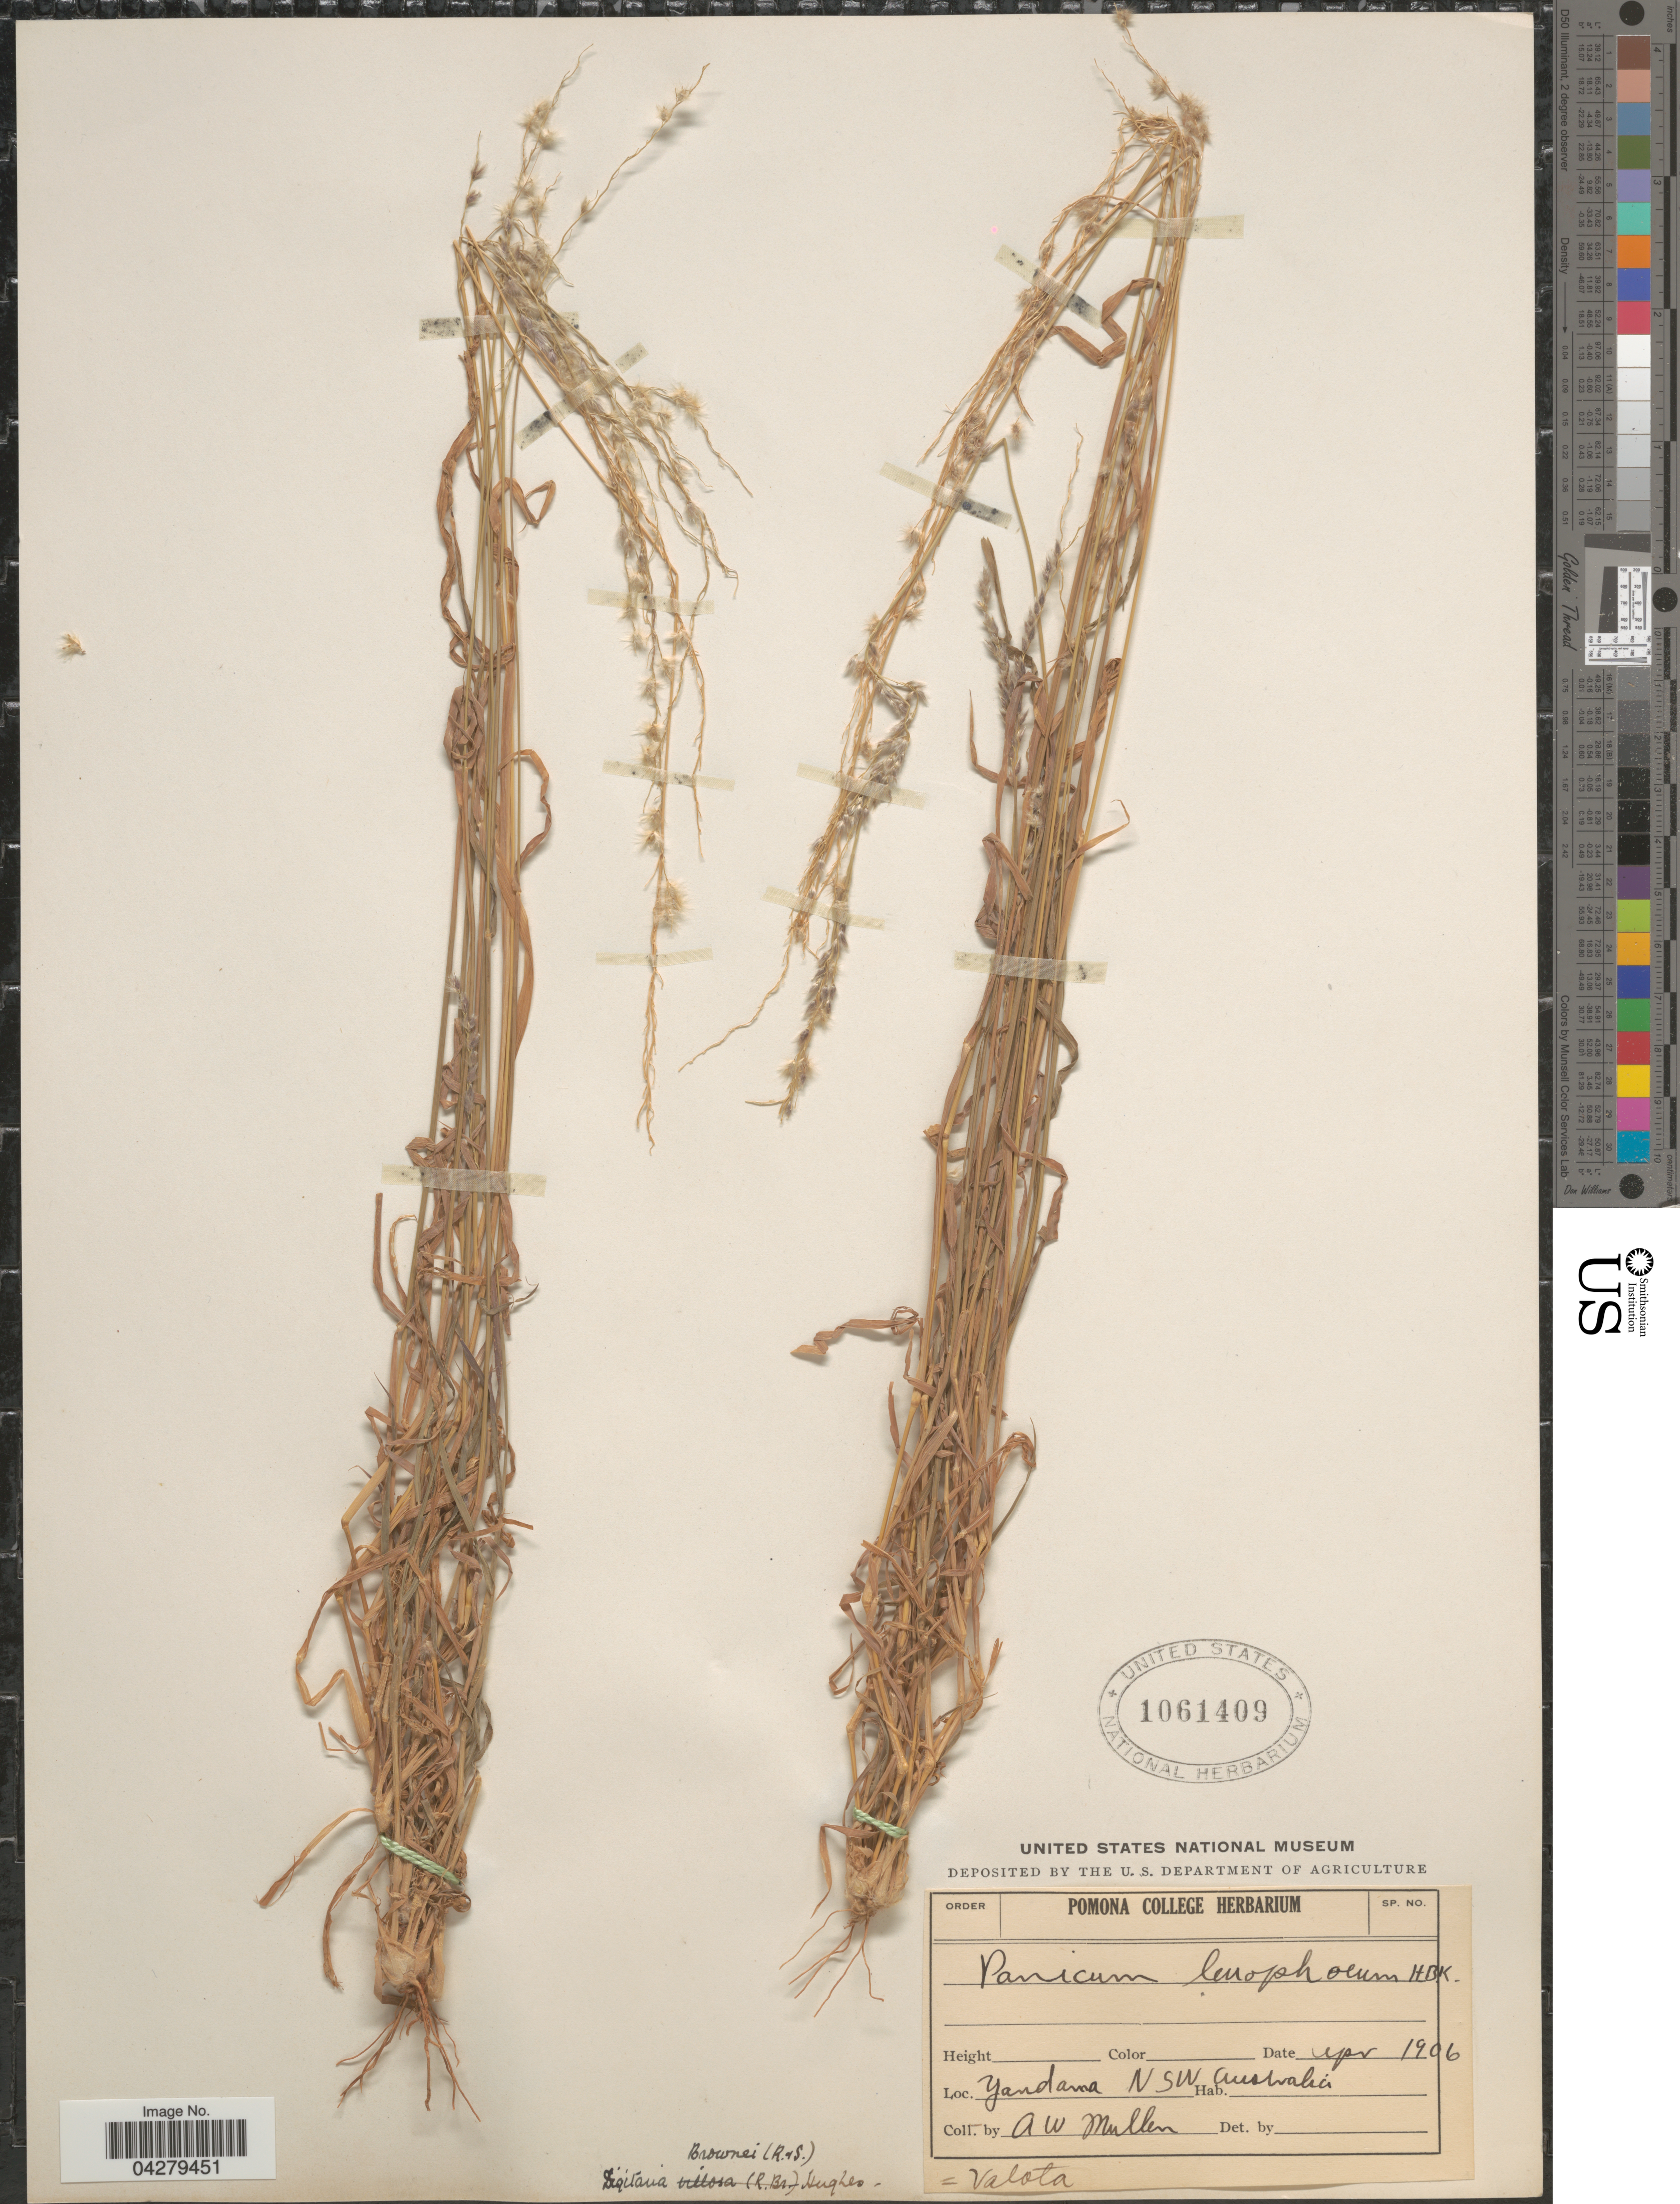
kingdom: Plantae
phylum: Tracheophyta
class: Liliopsida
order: Poales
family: Poaceae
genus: Digitaria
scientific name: Digitaria brownii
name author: (Roem. & Schult.) Hughes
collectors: A. Muller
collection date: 1906-04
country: Australia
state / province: New South Wales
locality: Yandama.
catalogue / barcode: US 1061409